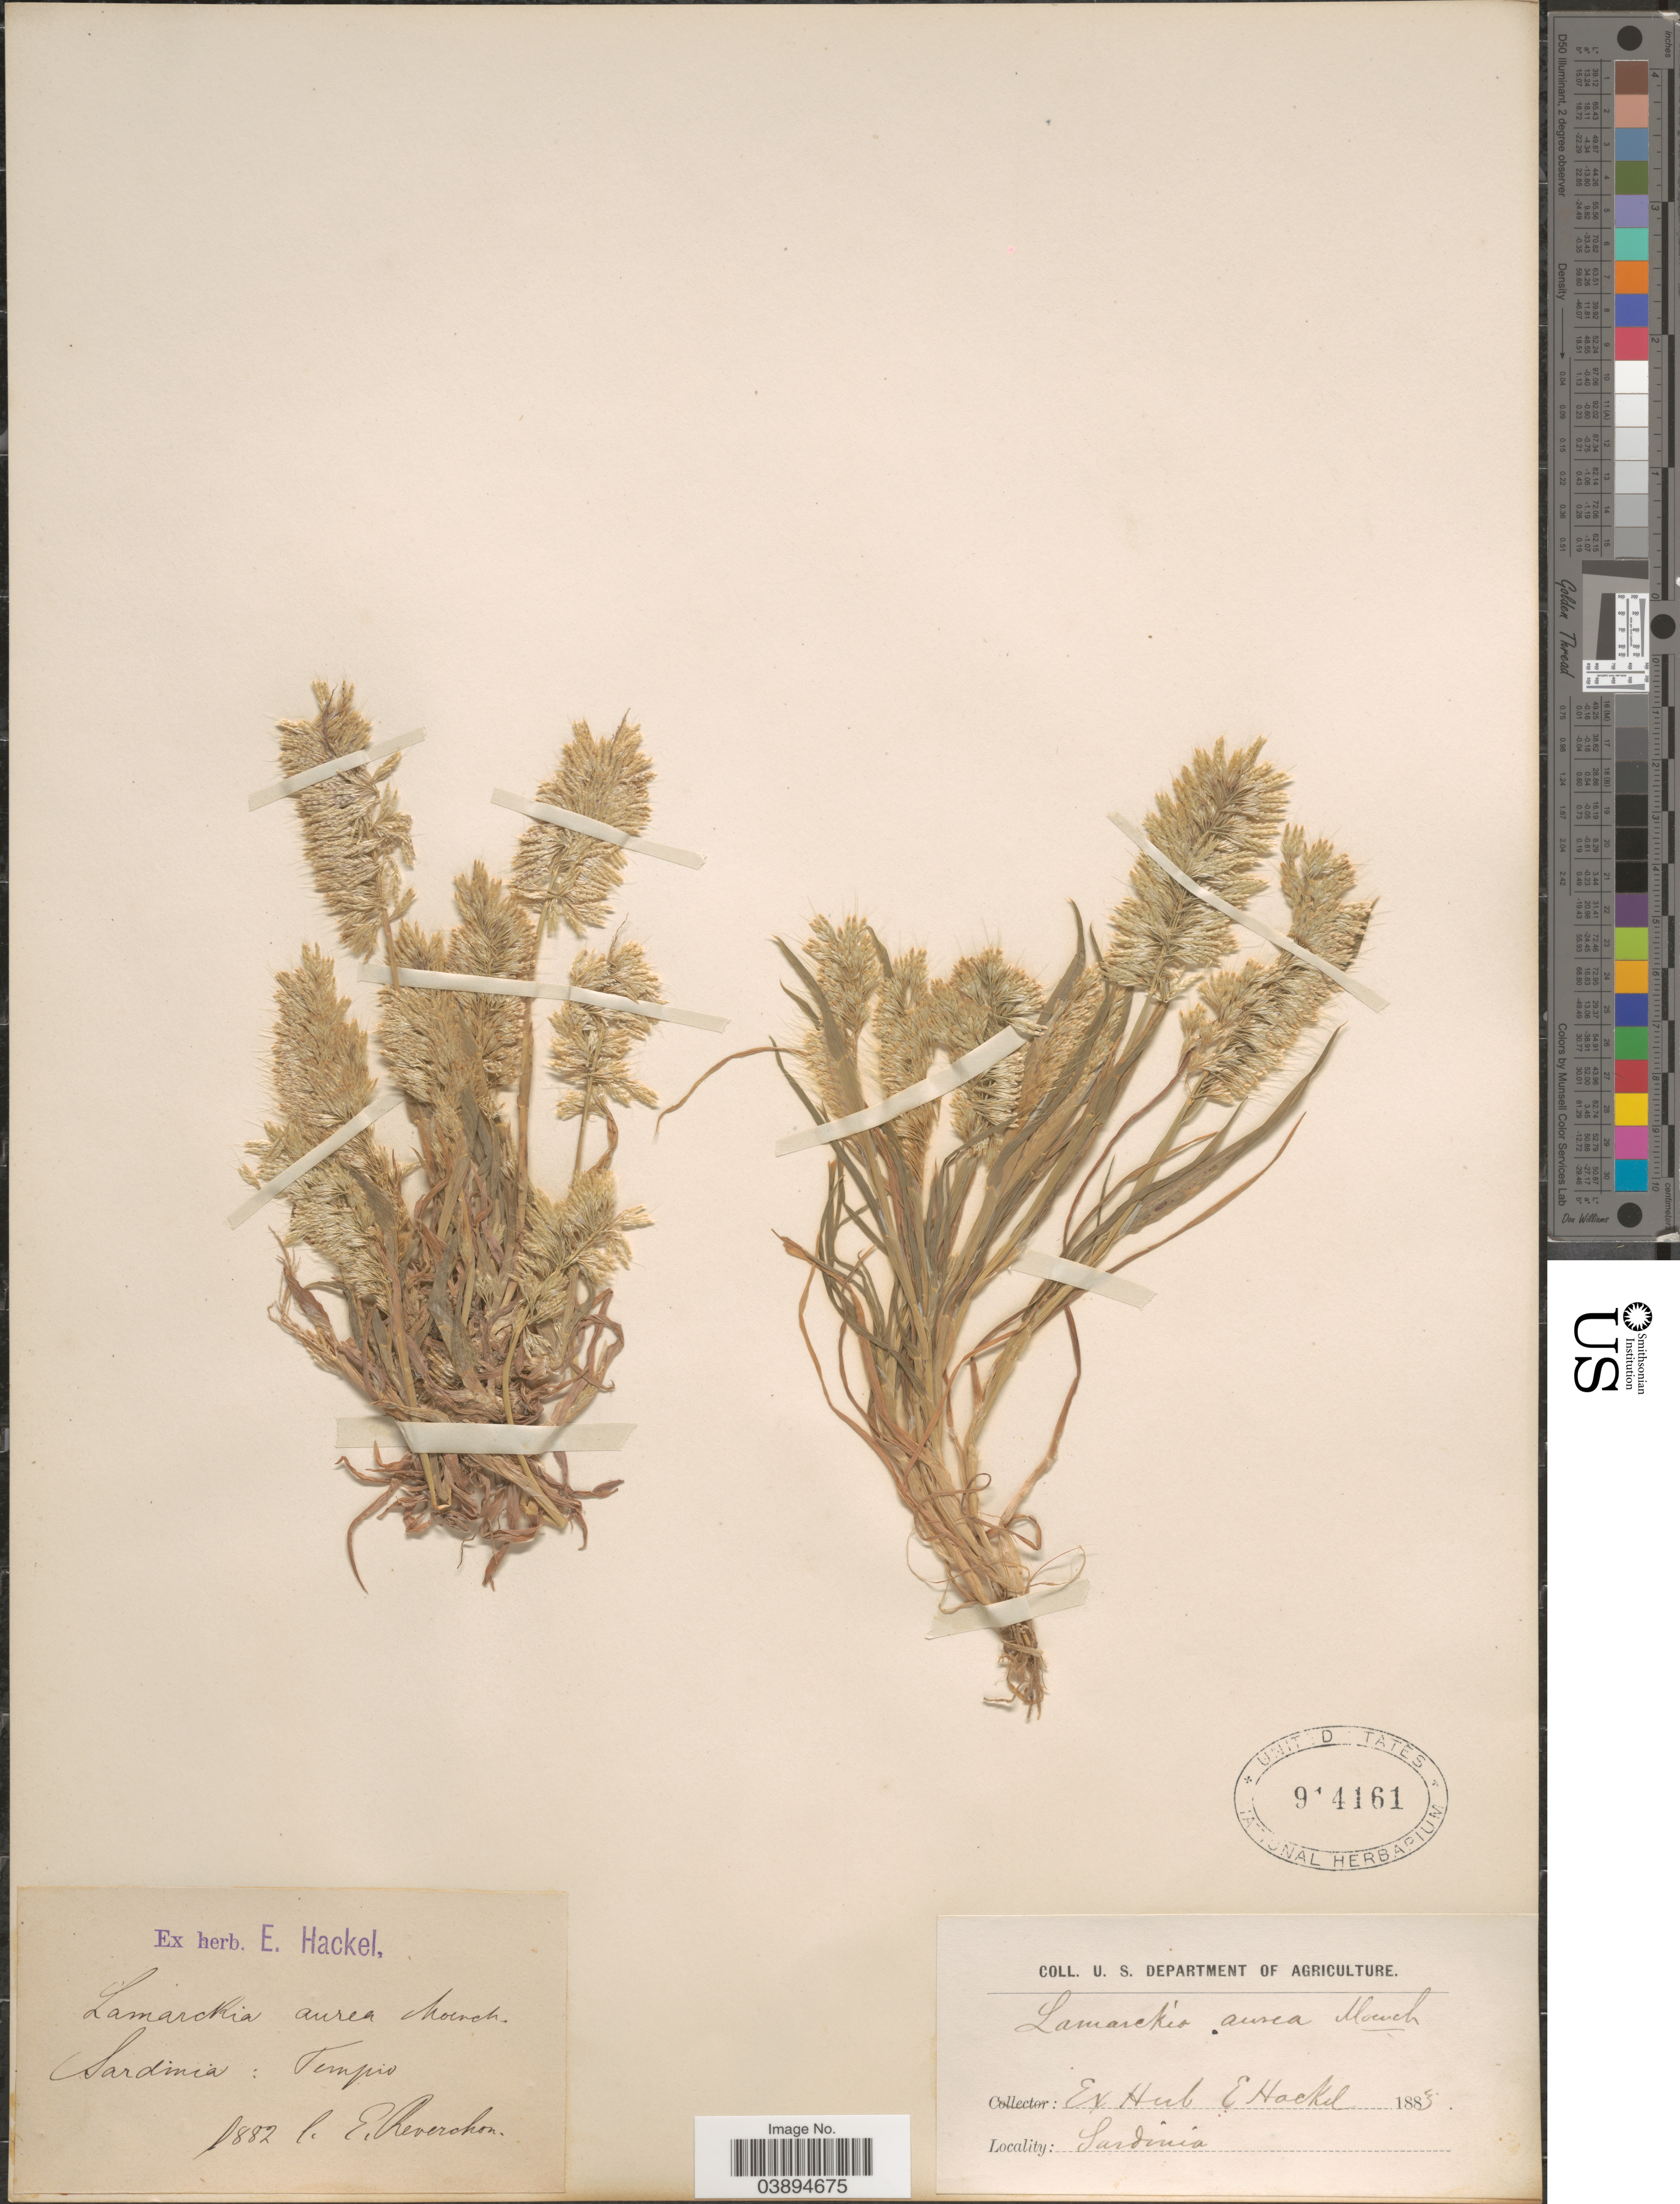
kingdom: Plantae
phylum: Tracheophyta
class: Liliopsida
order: Poales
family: Poaceae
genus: Lamarckia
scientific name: Lamarckia aurea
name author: (L.) Moench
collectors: E. Reverchon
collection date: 1882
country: Italy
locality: Sardinia: Tempio.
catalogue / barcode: US 914161